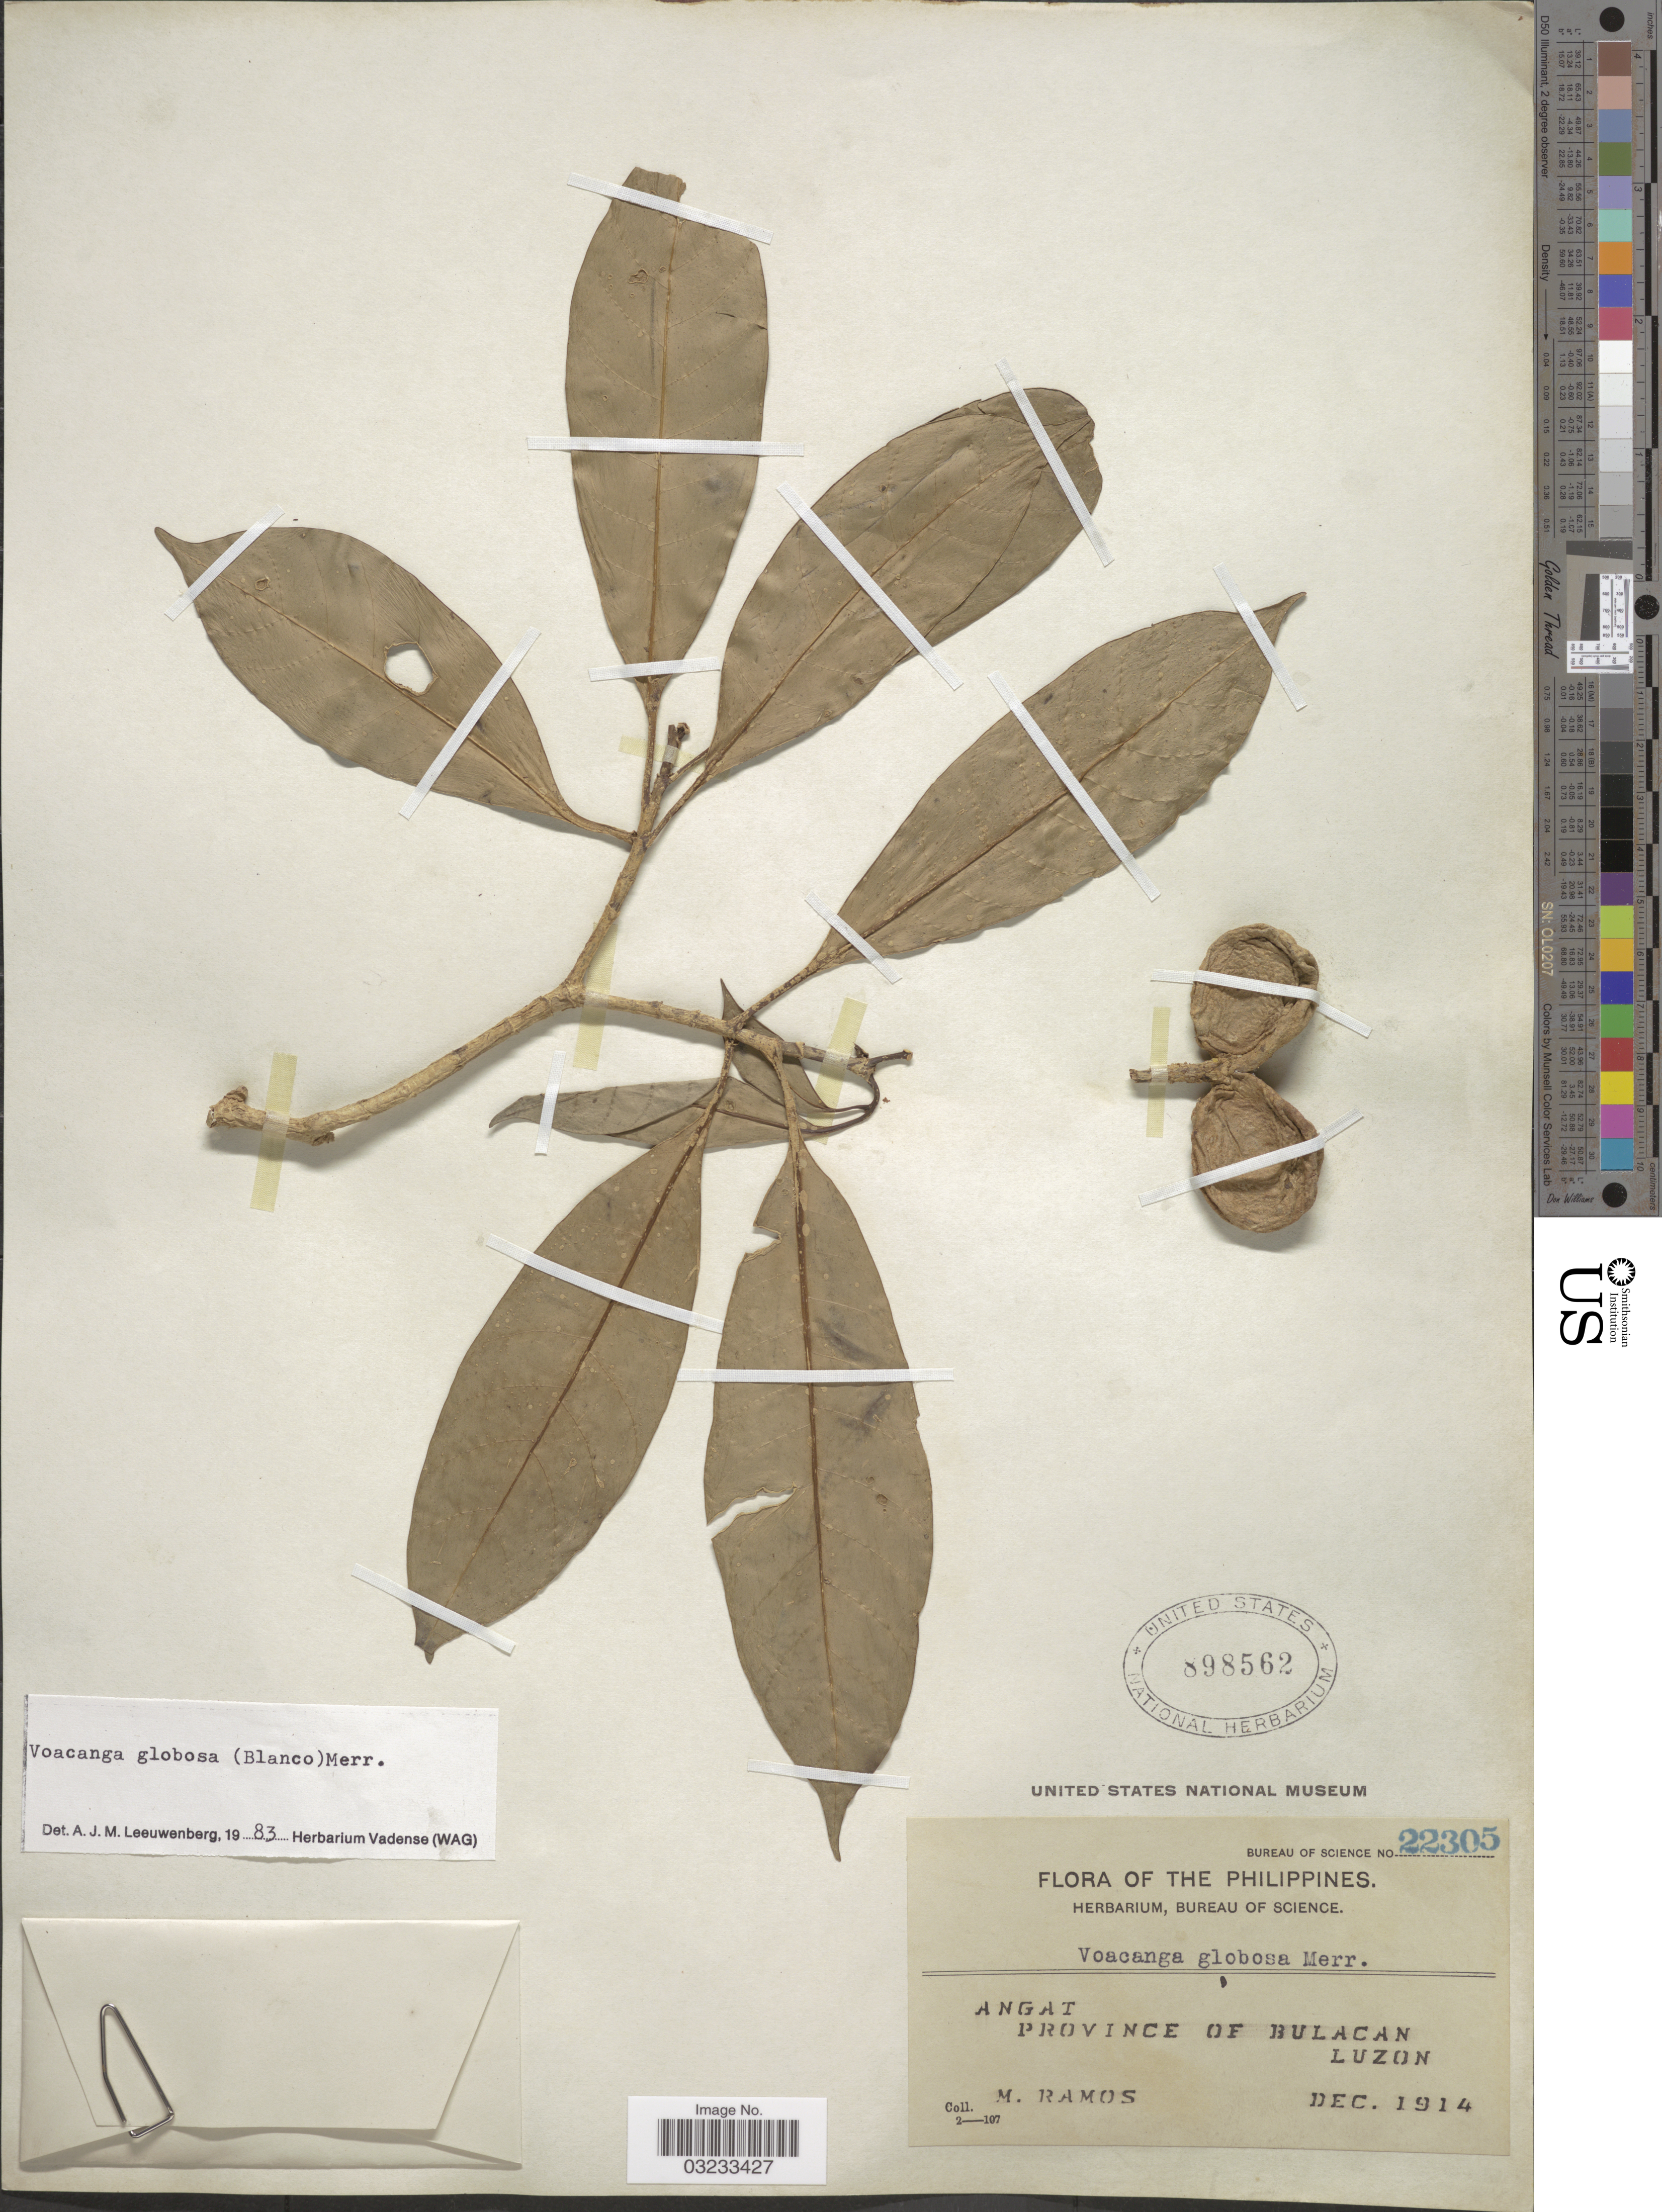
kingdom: Plantae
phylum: Tracheophyta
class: Magnoliopsida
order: Gentianales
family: Apocynaceae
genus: Voacanga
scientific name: Voacanga globosa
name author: (Blanco) Merr.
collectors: M. Ramos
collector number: Bureau of Science 22305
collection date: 1914-12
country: Philippines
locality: Angat, Province of Bulacan, Luzon.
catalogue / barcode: US 898562